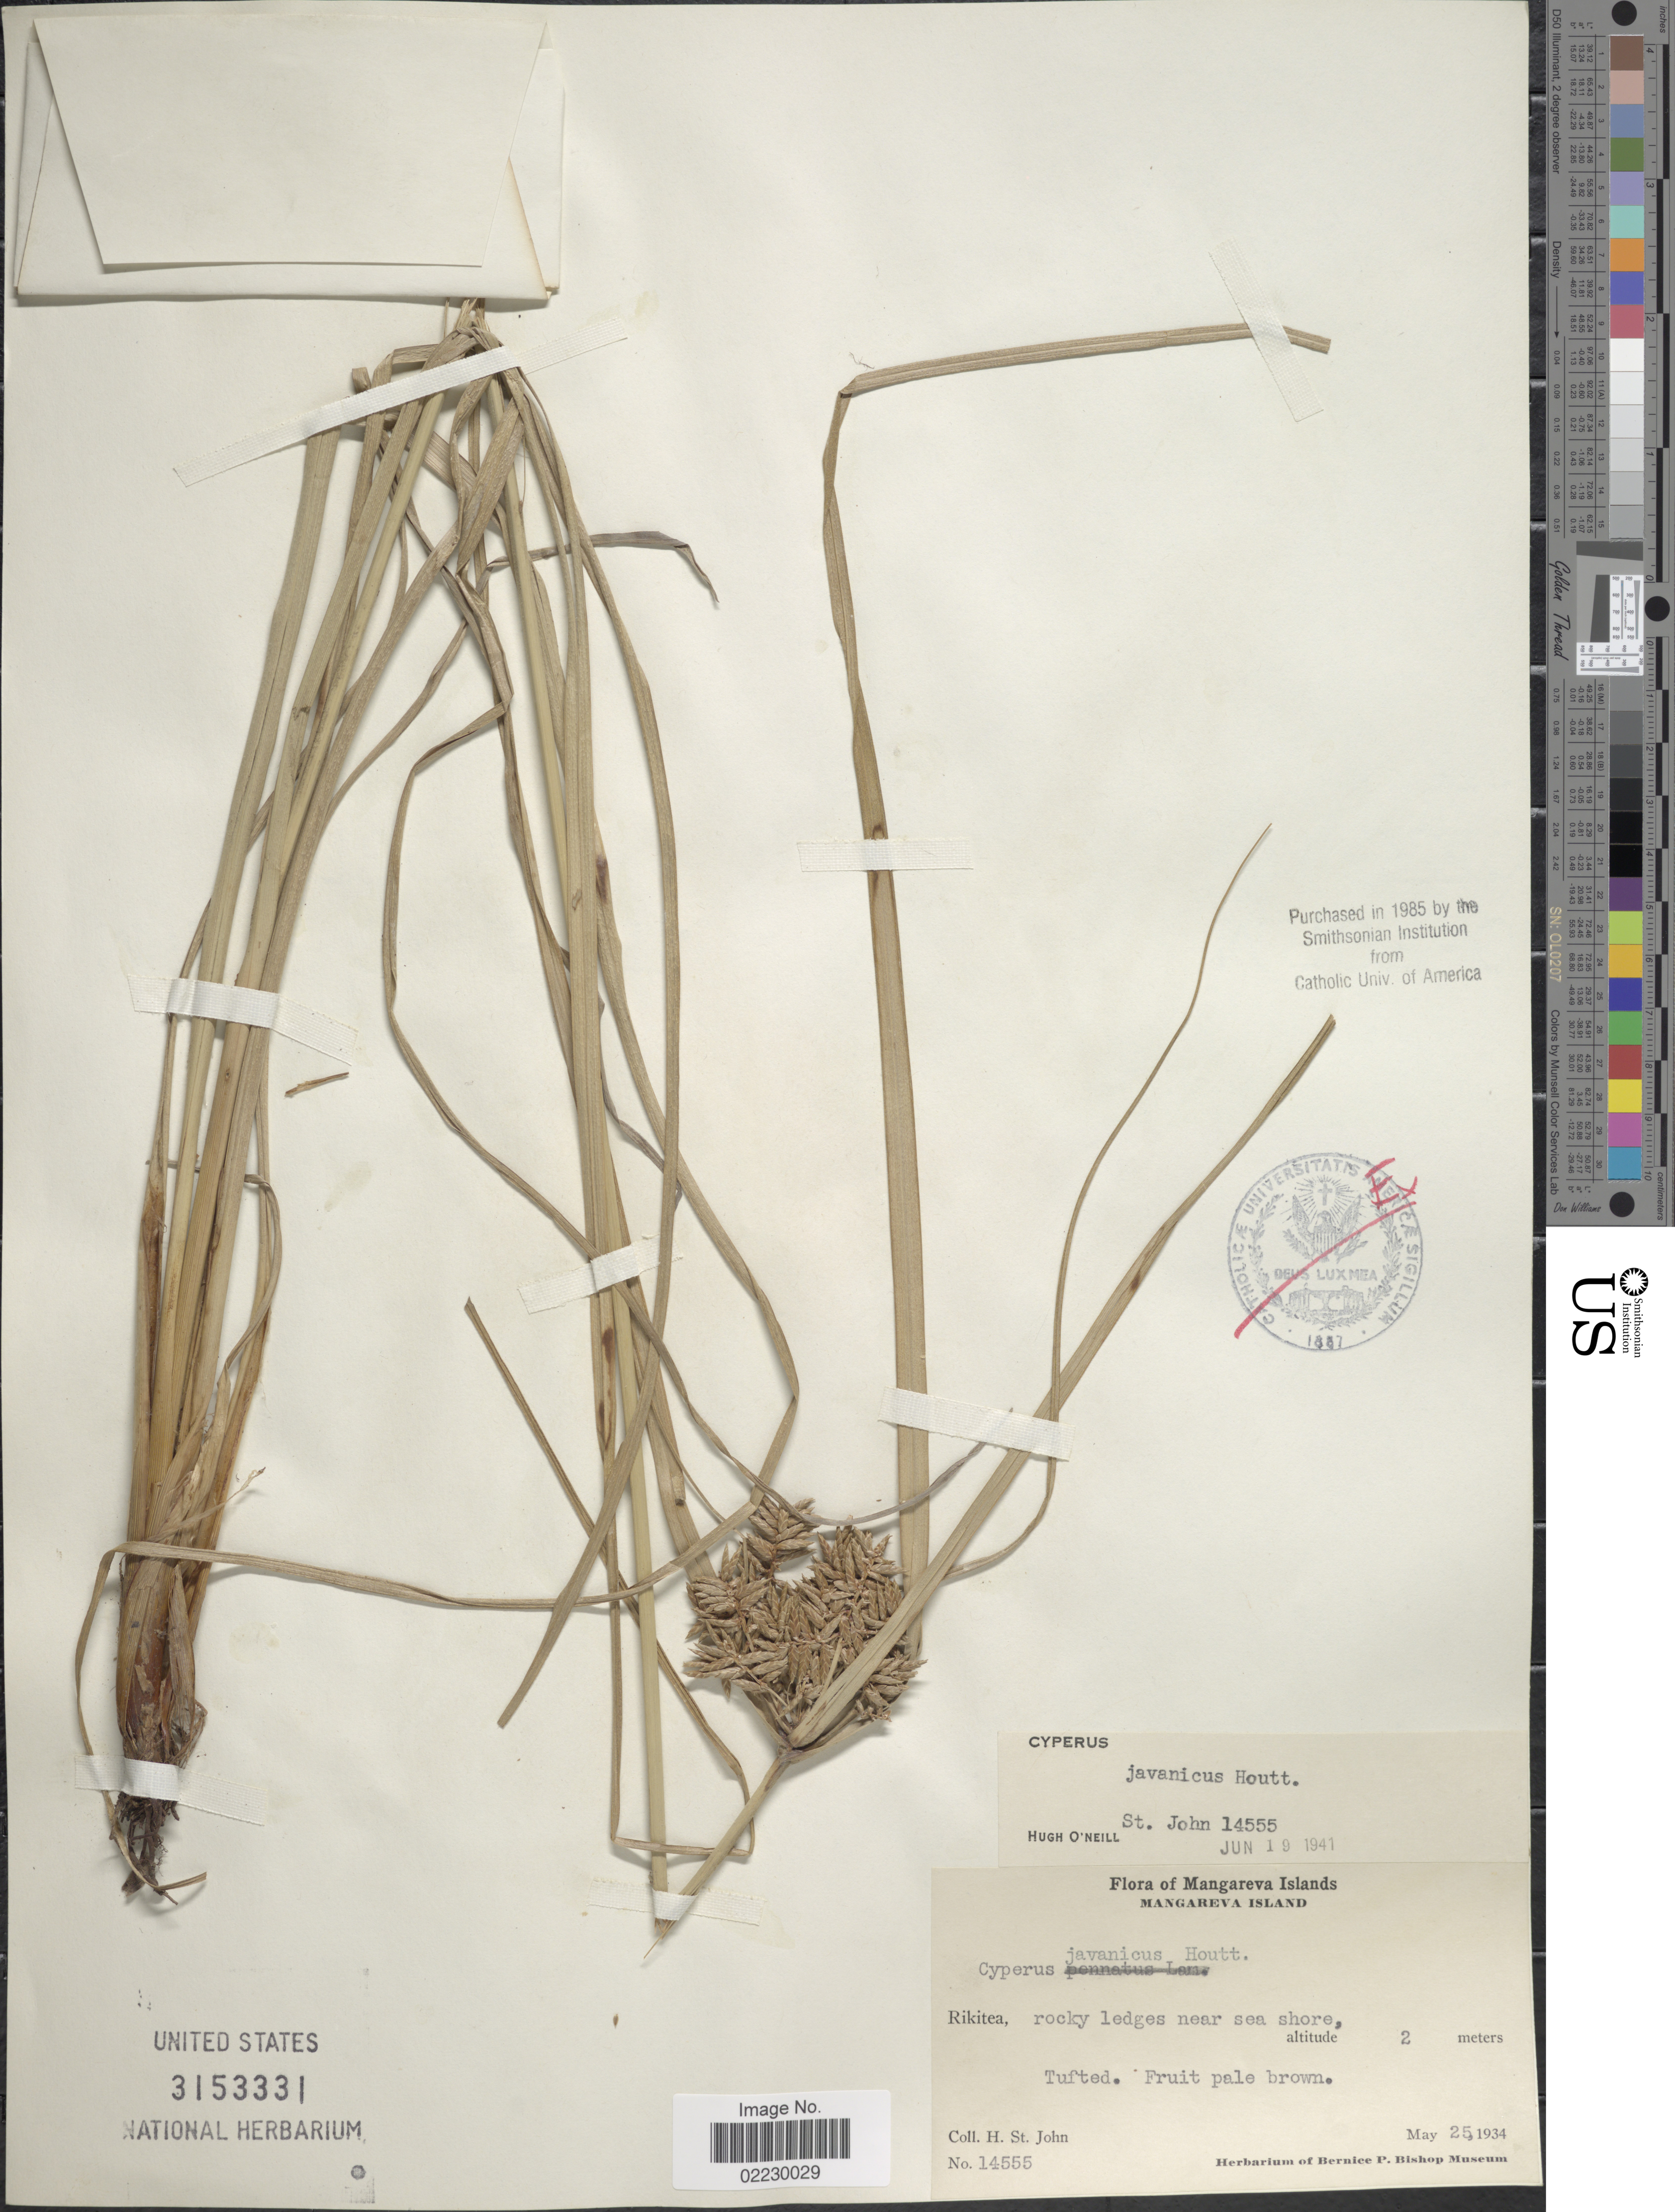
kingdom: Plantae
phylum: Tracheophyta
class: Liliopsida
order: Poales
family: Cyperaceae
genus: Cyperus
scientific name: Cyperus javanicus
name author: Houtt.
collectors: H. St. John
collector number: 14555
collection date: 1934-05-25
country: French Polynesia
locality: Mangareva Islands. Rikitea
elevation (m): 2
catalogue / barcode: US 3153331